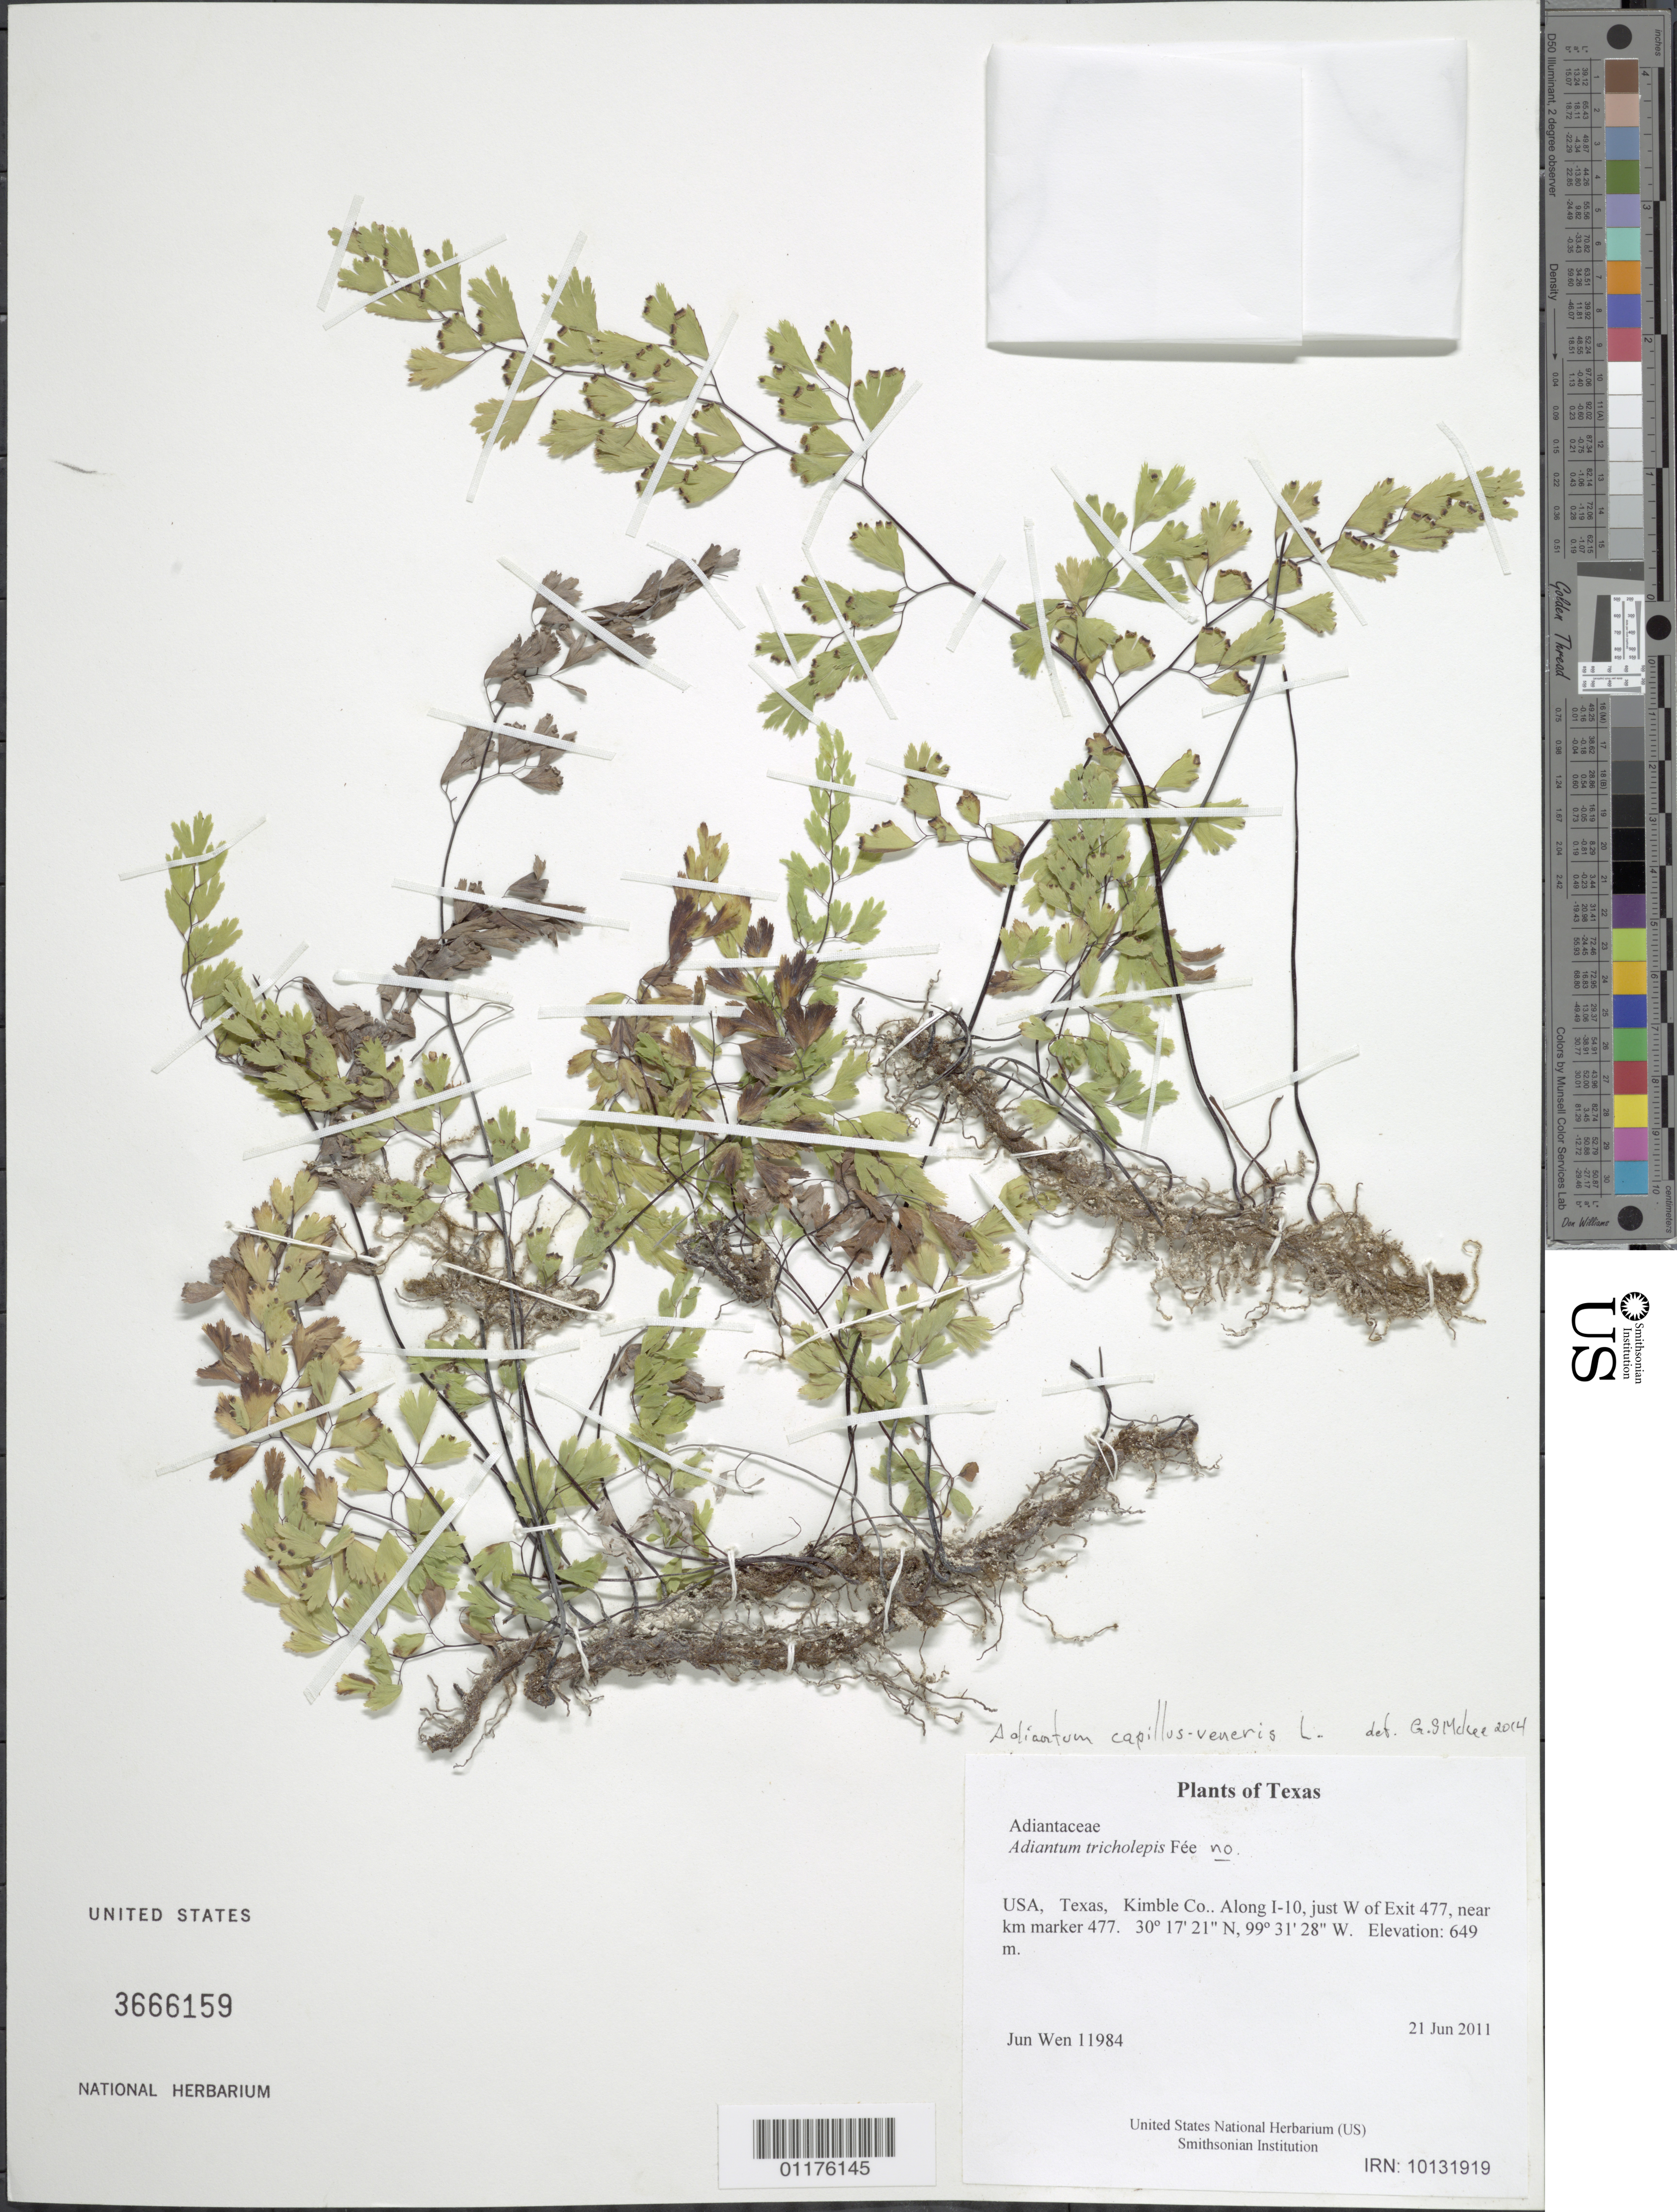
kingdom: Plantae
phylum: Tracheophyta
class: Polypodiopsida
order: Polypodiales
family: Pteridaceae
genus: Adiantum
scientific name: Adiantum capillus-veneris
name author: L.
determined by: McKee, G. S., (US), NMNH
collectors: J. Wen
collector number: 11984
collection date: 2011-06-21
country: United States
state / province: Texas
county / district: Kimble Co.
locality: Along I-10, just W of Exit 477, near km marker 477.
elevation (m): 649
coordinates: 30 17.356 N, 99 31.462 W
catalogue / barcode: US 3666159